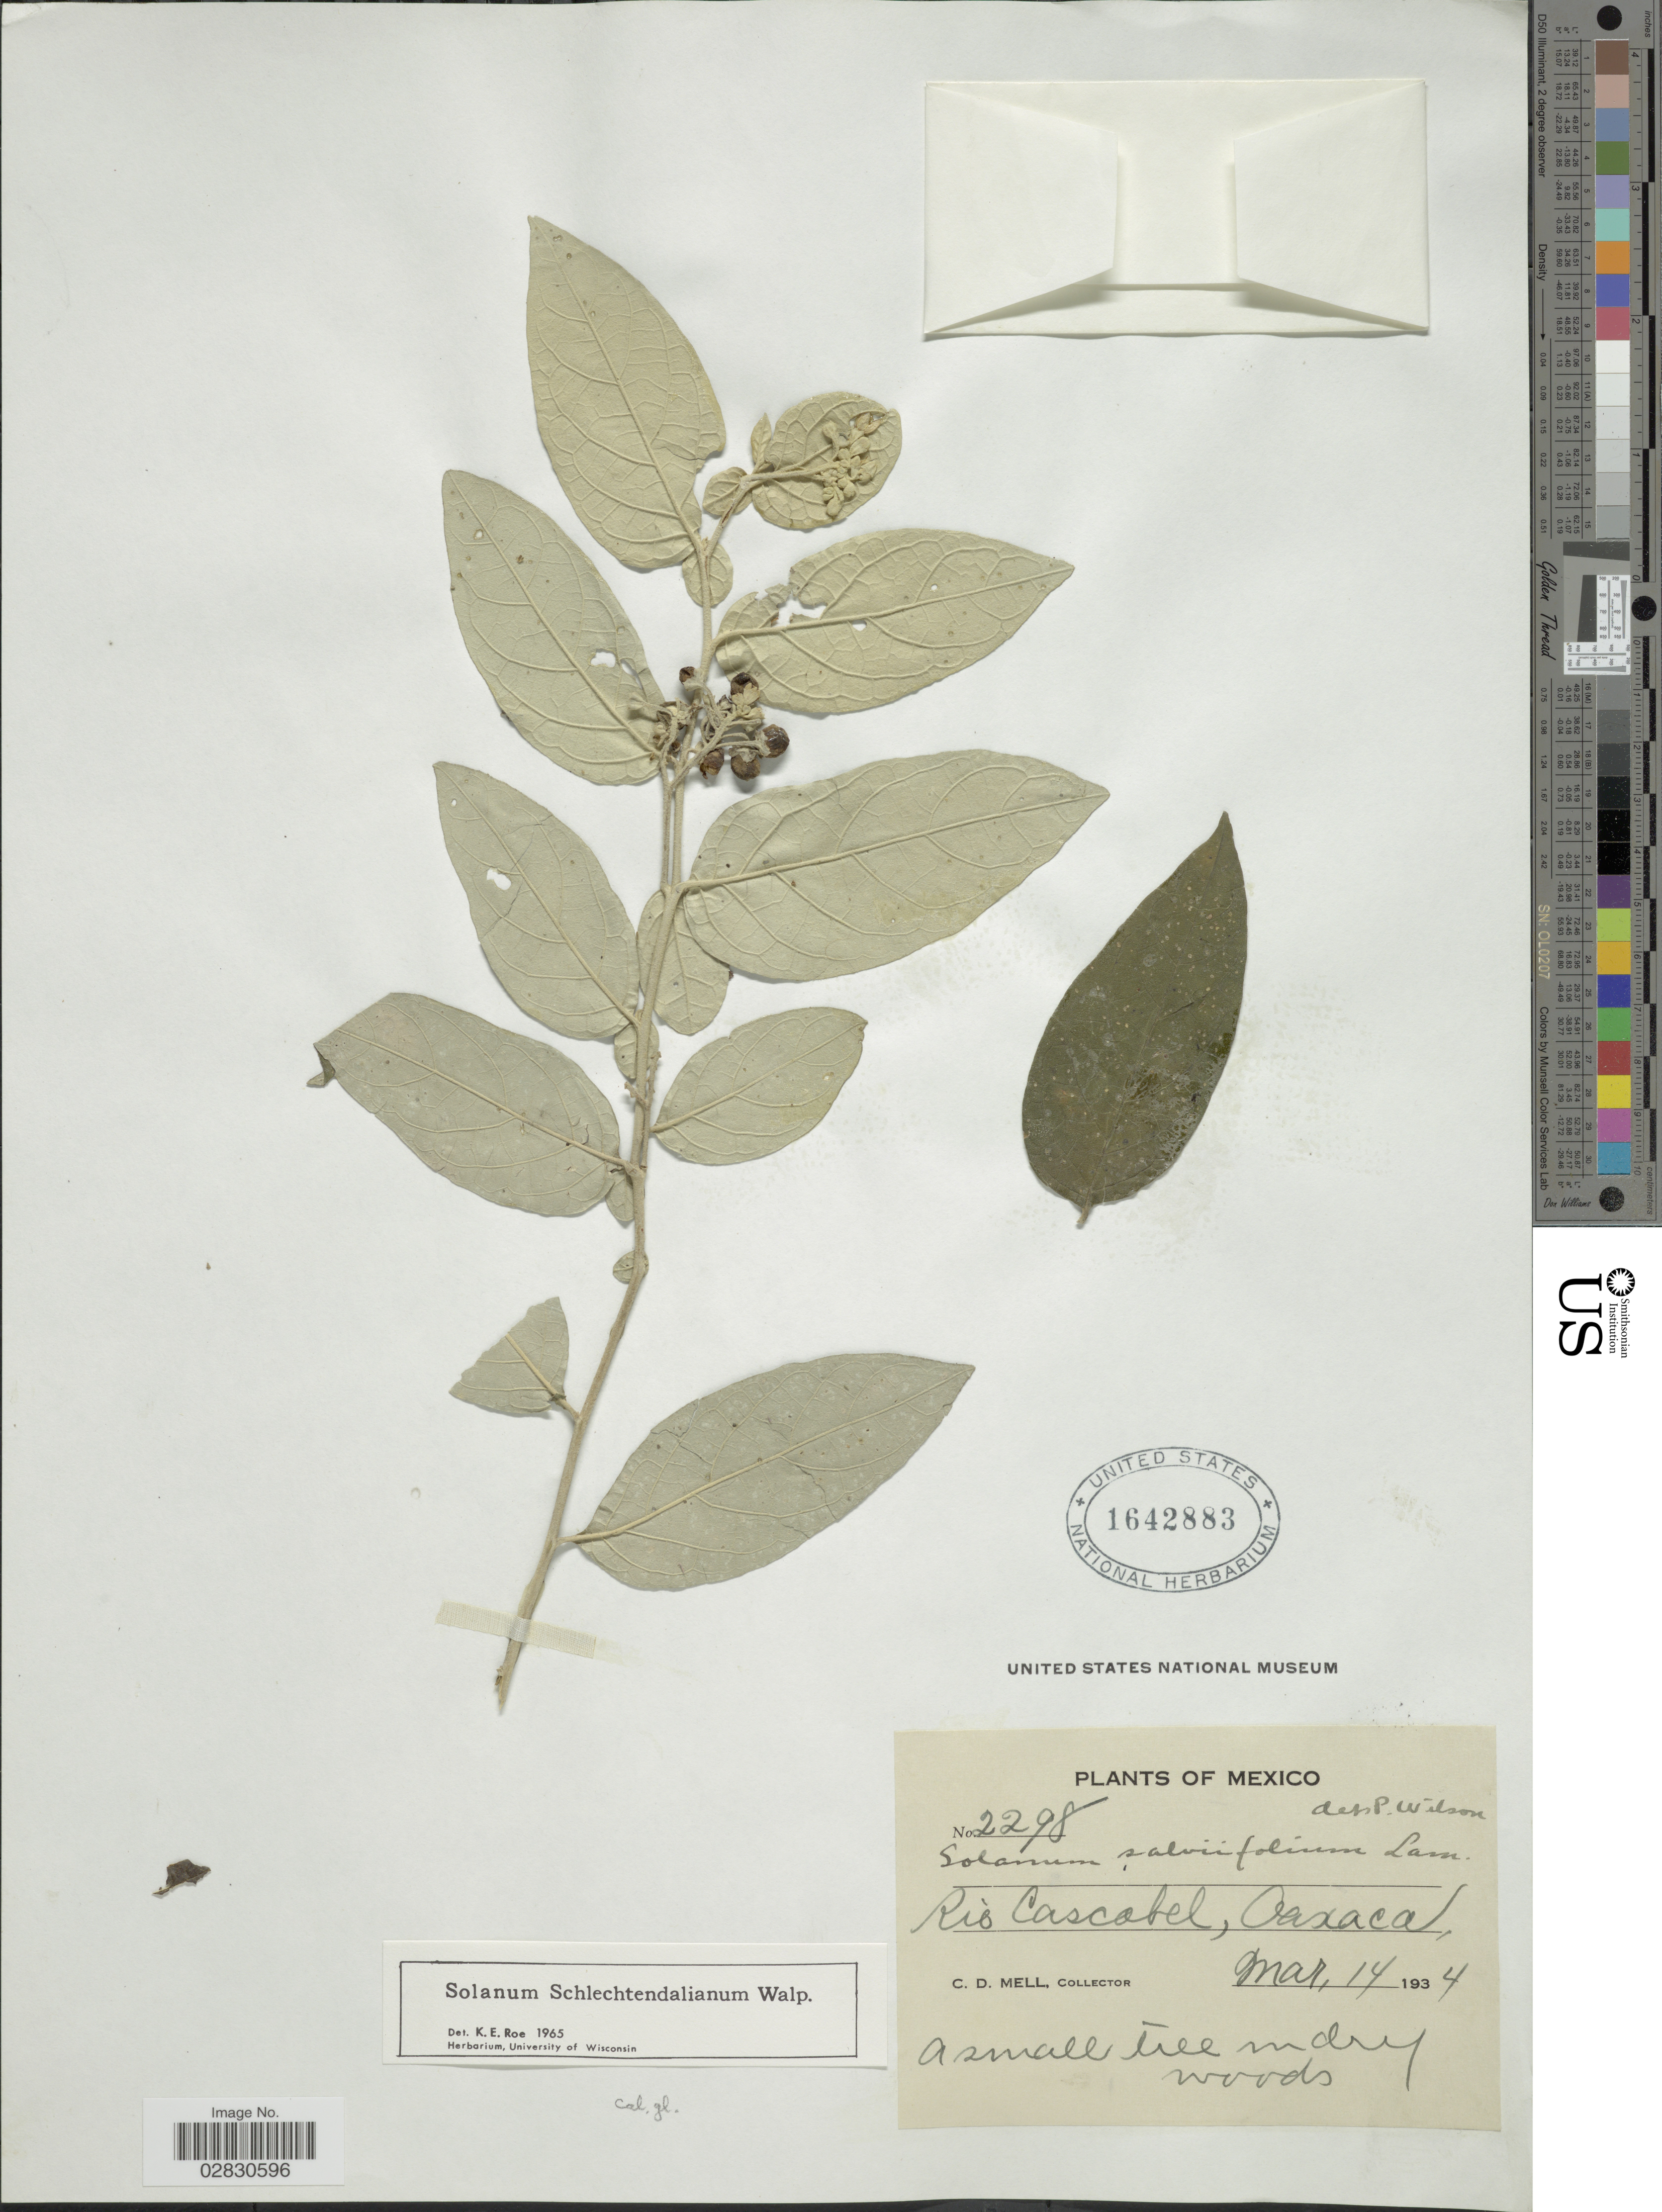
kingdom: Plantae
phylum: Tracheophyta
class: Magnoliopsida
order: Solanales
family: Solanaceae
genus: Solanum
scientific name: Solanum schlechtendalianum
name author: Walp.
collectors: C. D. Mell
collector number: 2298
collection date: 1934-03-14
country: Mexico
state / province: Oaxaca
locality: Rio Cascabel.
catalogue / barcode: US 1642883